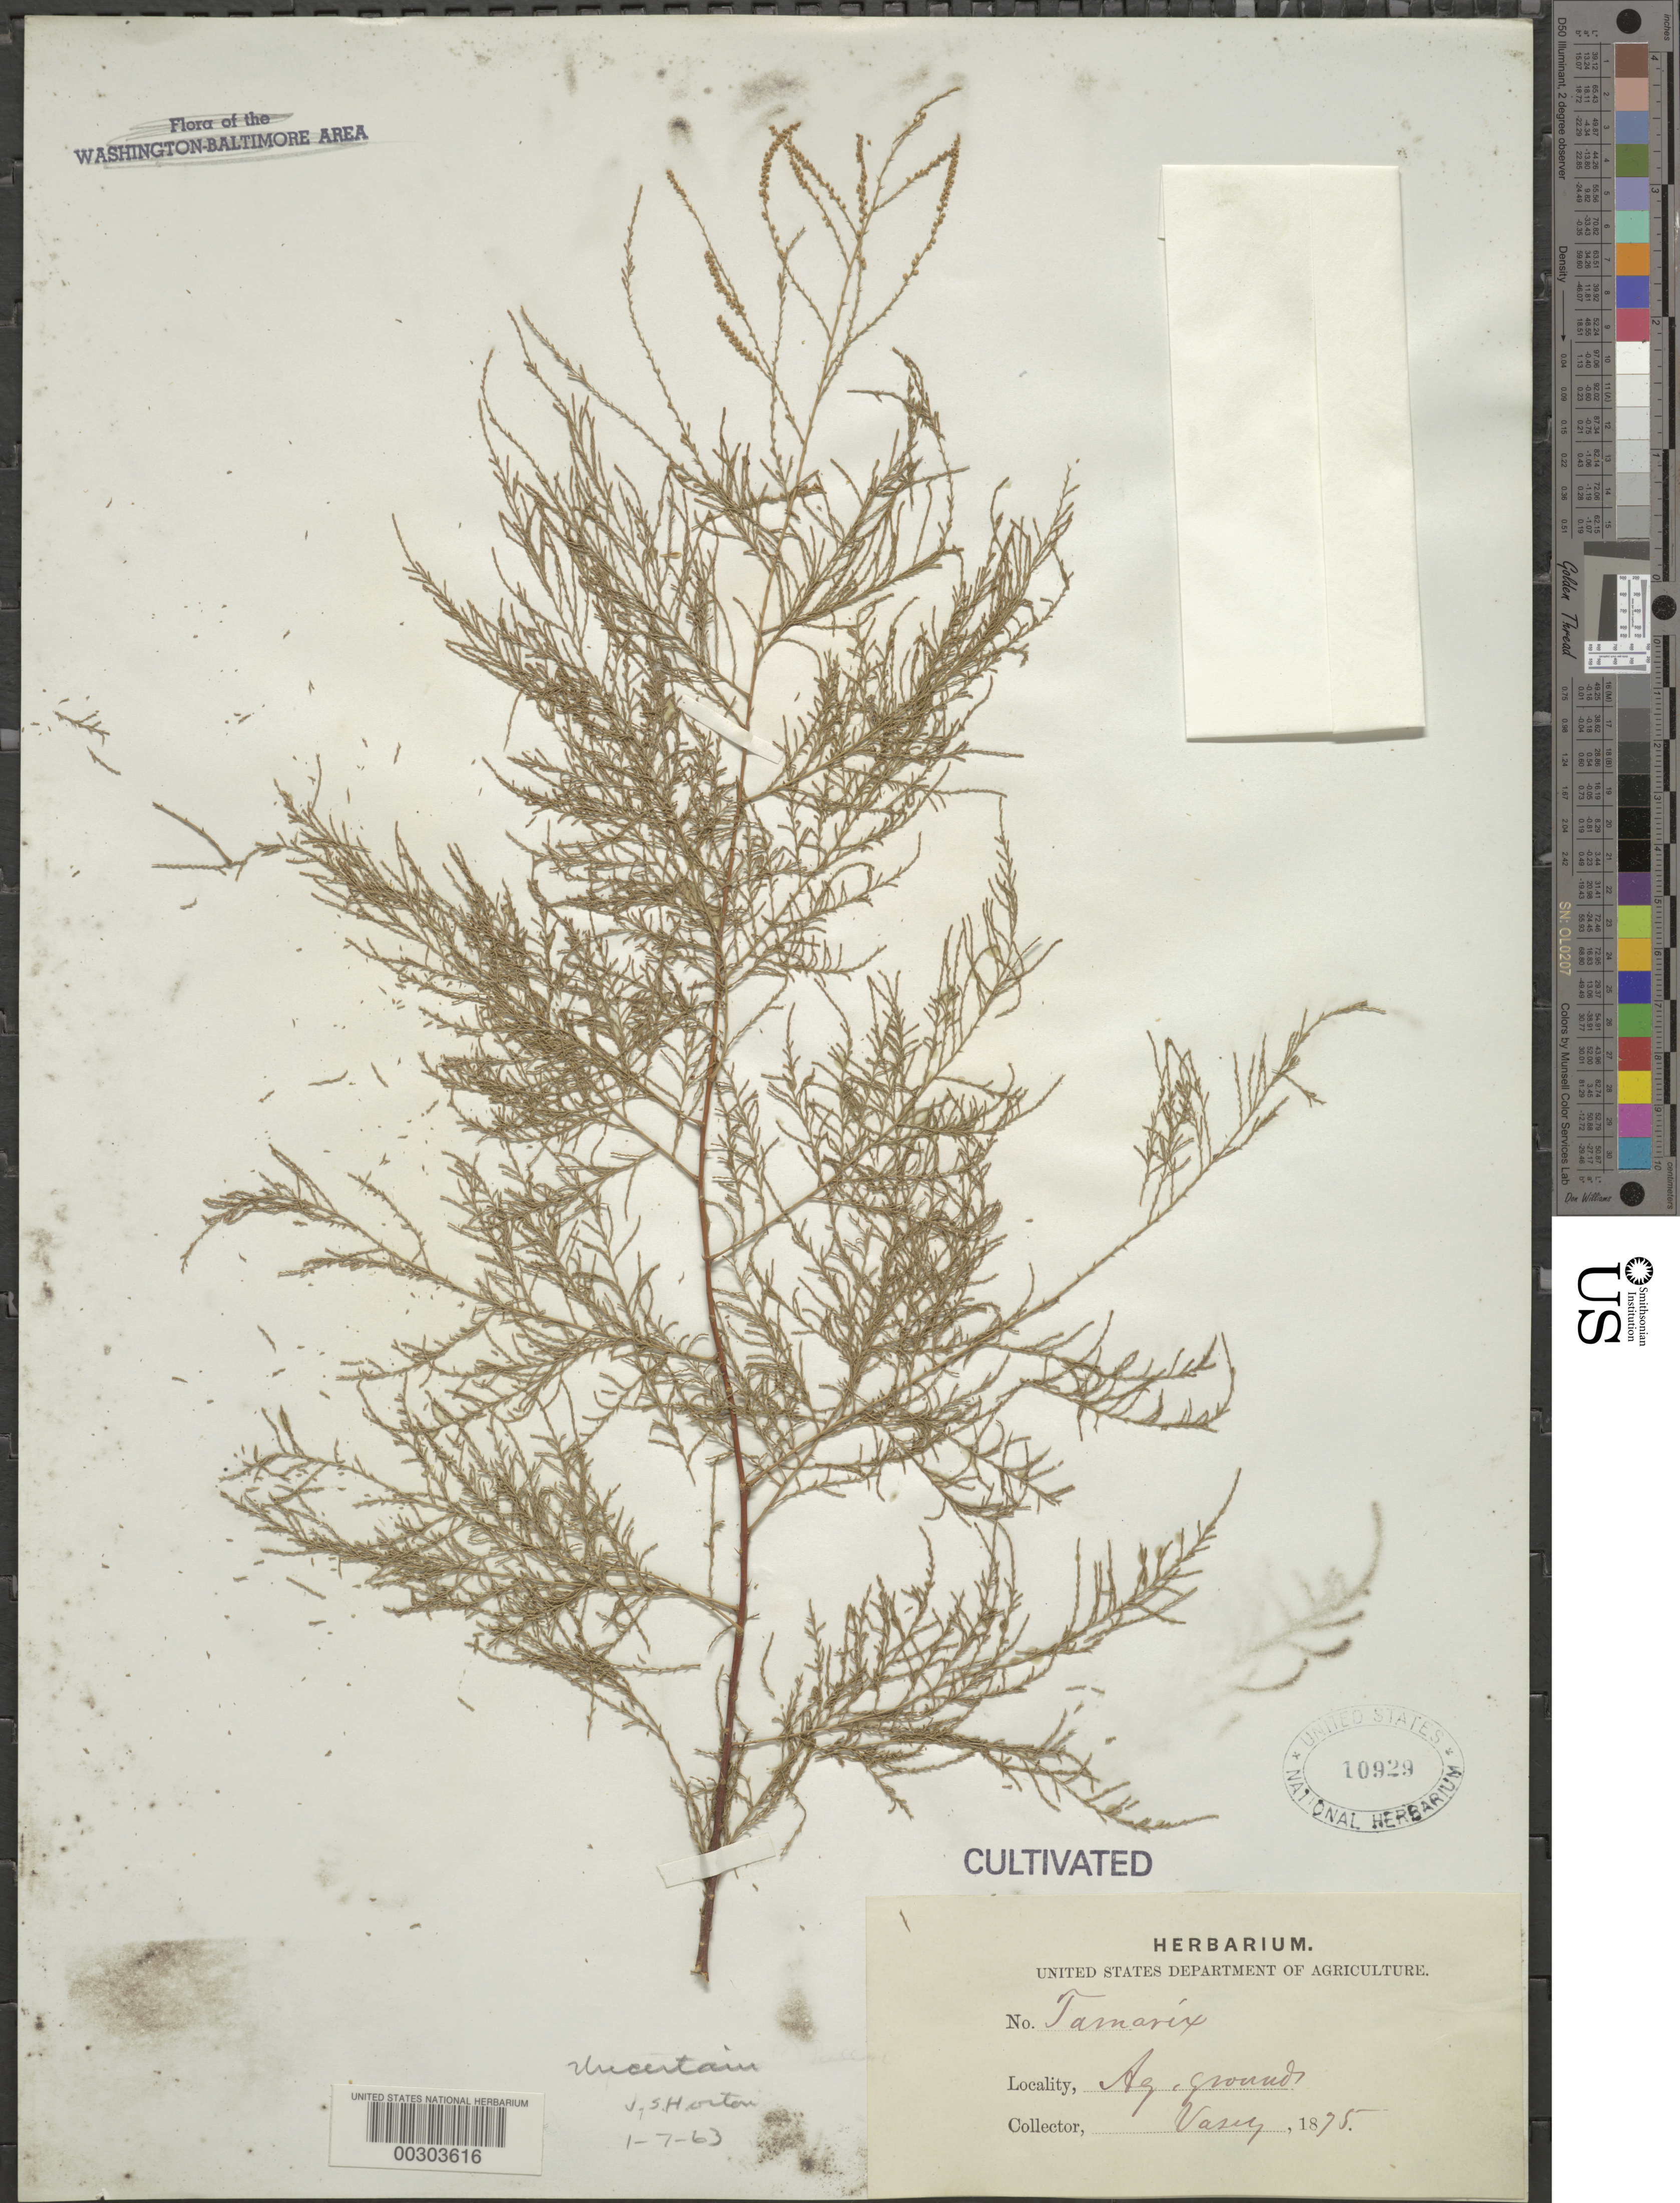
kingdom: Plantae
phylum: Tracheophyta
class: Magnoliopsida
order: Caryophyllales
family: Tamaricaceae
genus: Tamarix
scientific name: Tamarix sp.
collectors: G. R. Vasey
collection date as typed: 1875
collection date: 1875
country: United States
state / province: District of Columbia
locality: Department of Agriculture grounds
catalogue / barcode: US 10929